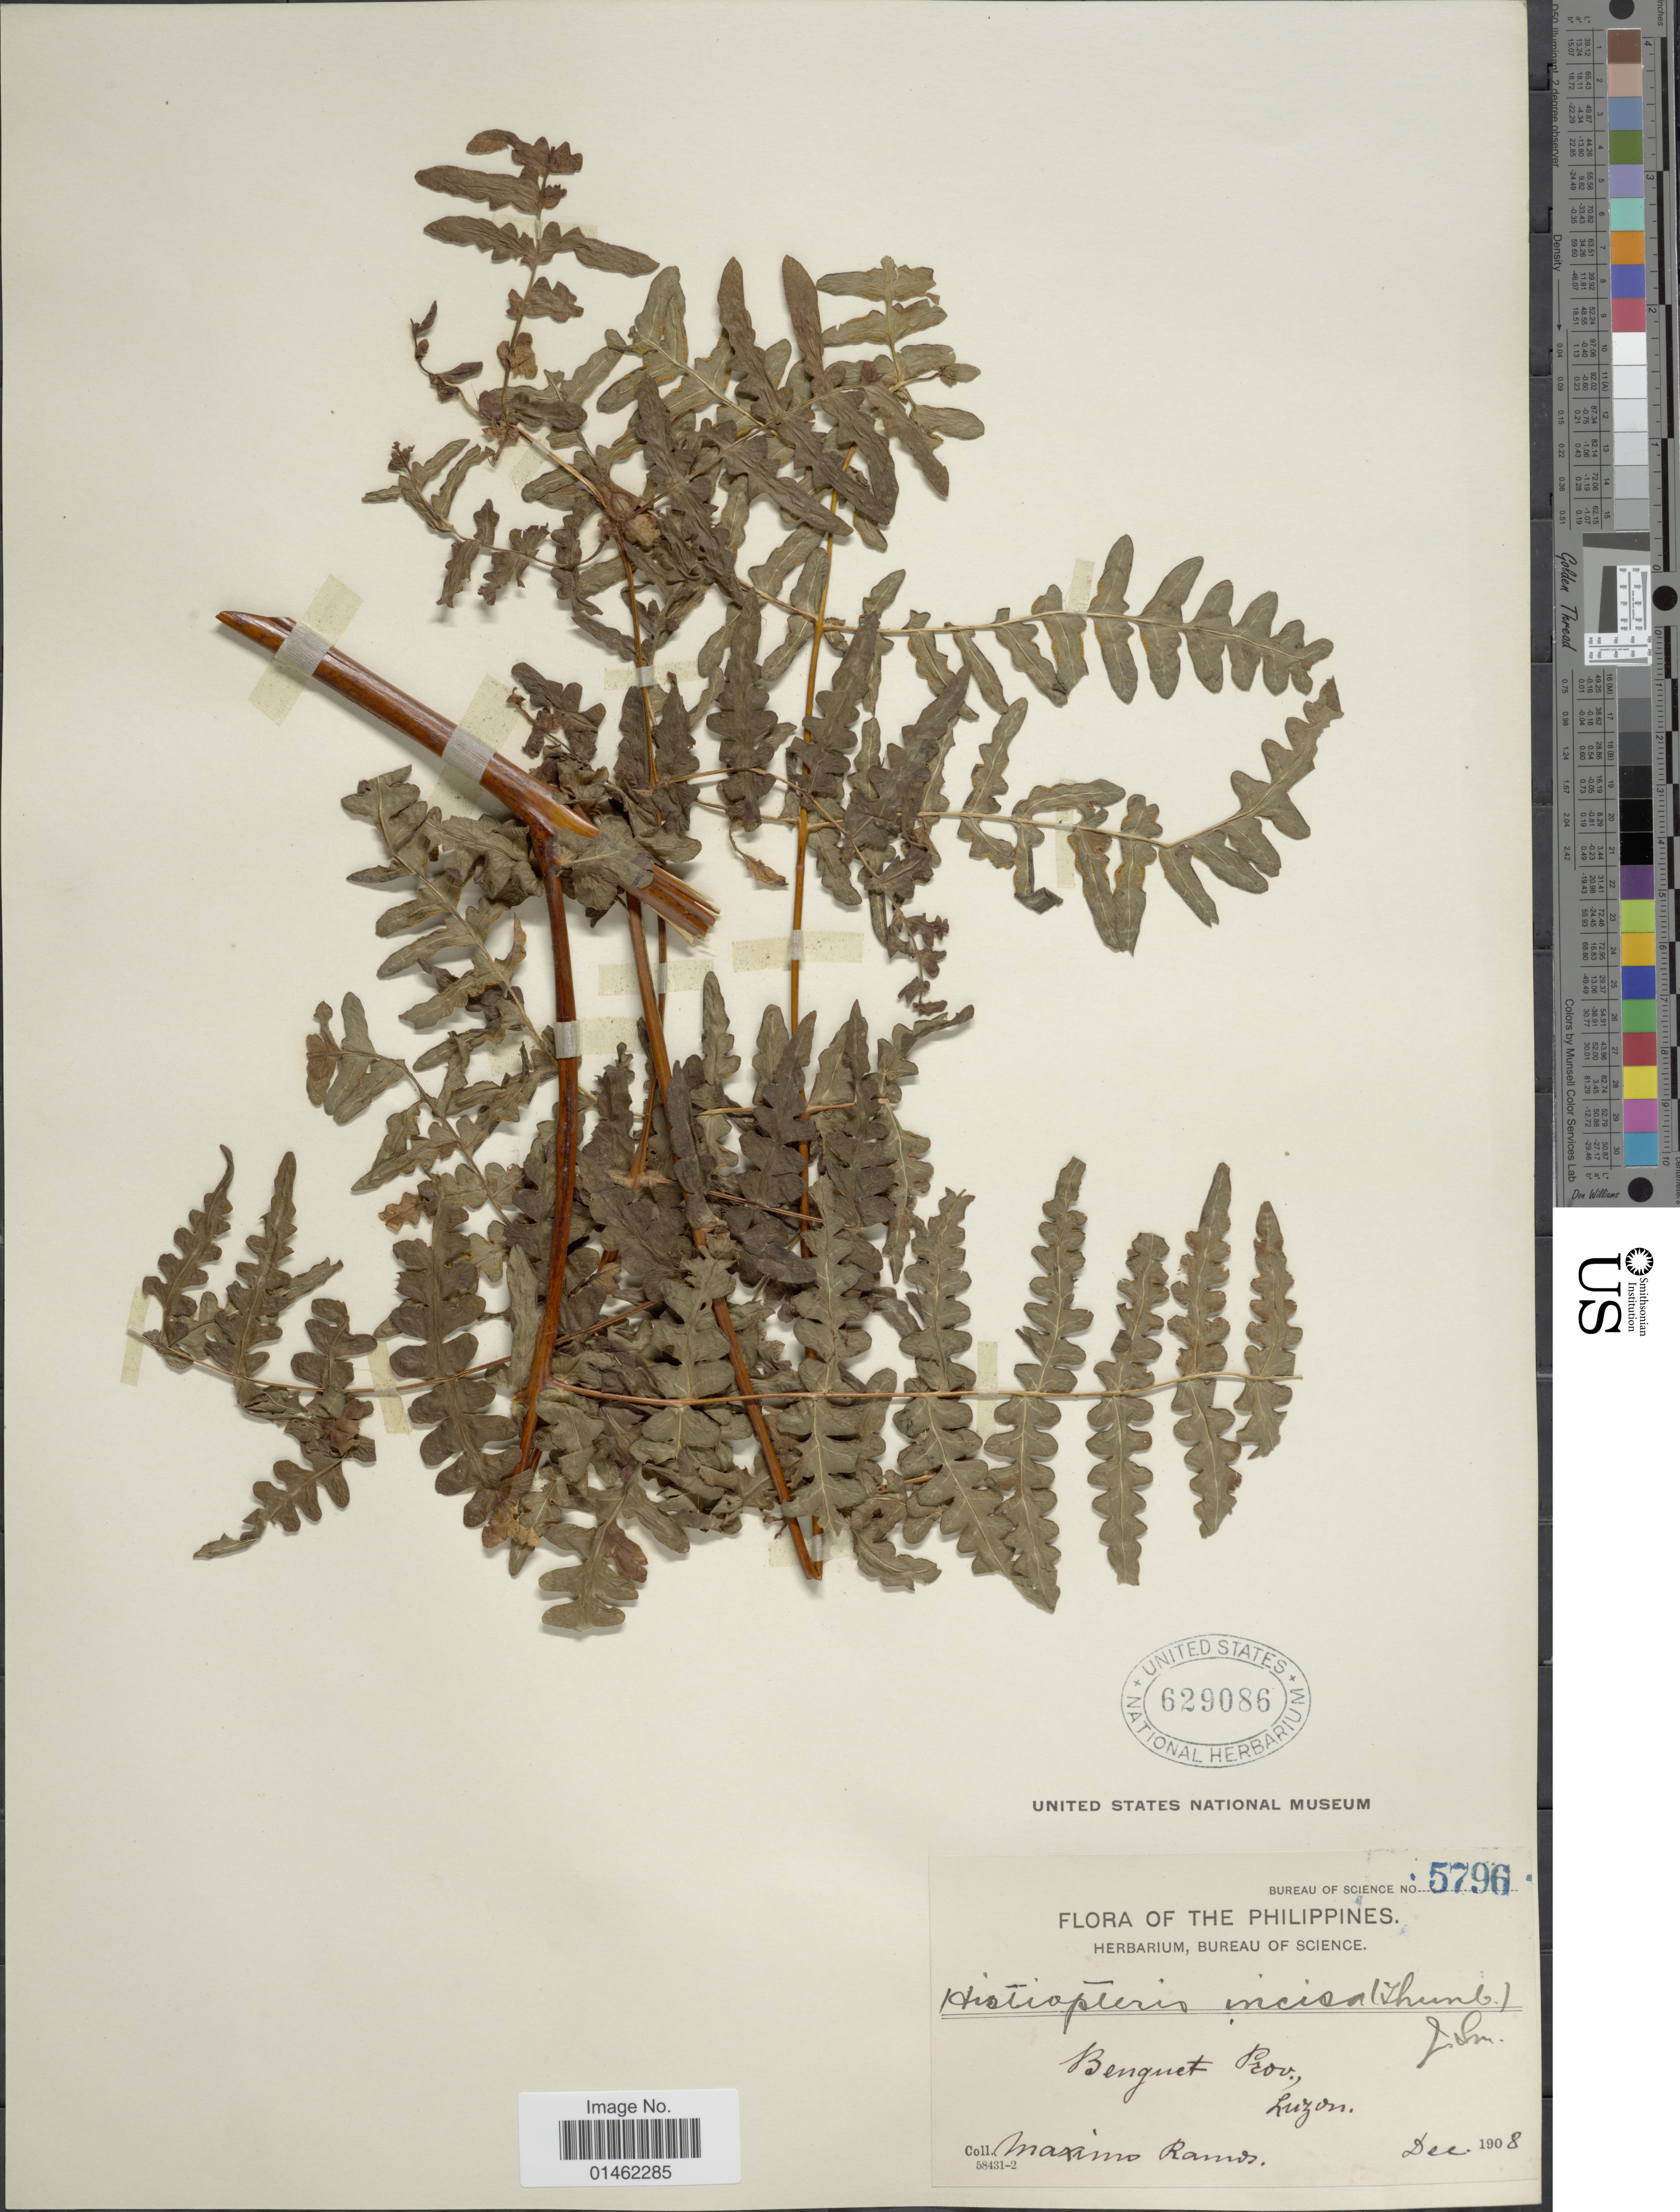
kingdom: Plantae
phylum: Tracheophyta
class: Polypodiopsida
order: Polypodiales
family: Dennstaedtiaceae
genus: Histiopteris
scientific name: Histiopteris incisa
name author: (Thunb.) J. Sm.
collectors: M. Ramos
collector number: Bureau of Science 5796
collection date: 1908-12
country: Philippines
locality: Benguet Prov., Luzon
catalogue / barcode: US 629086